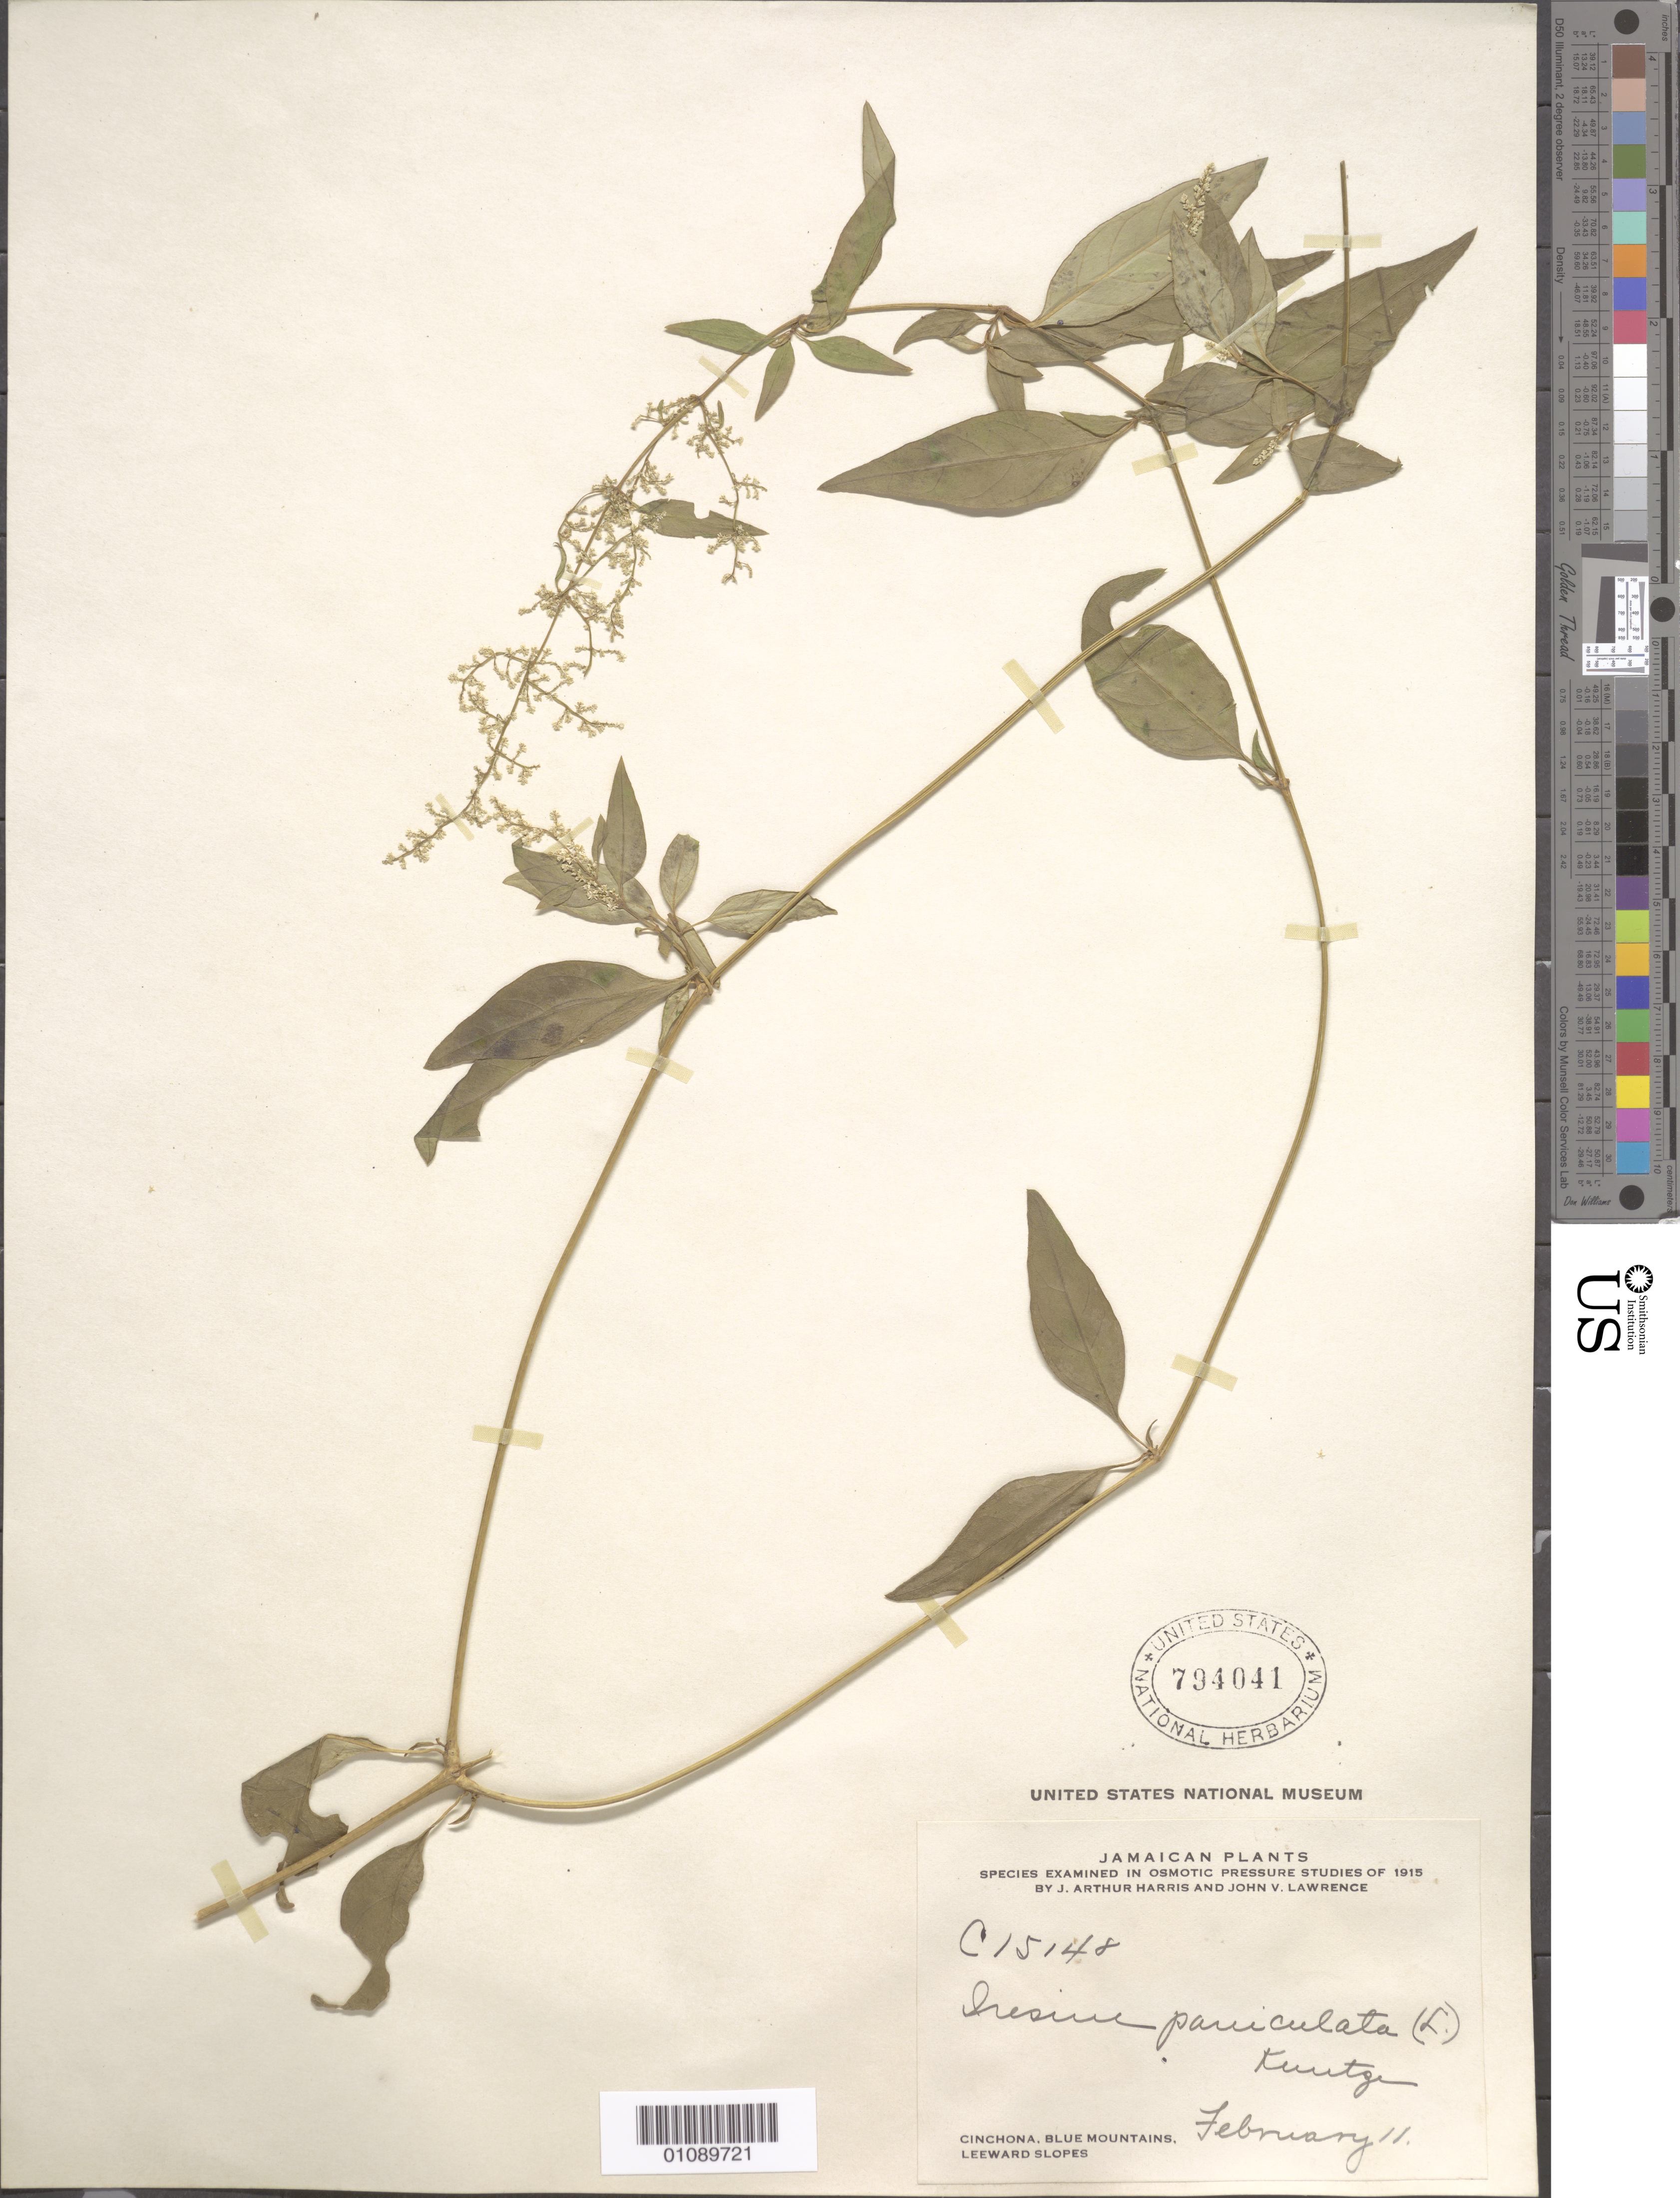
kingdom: Plantae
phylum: Tracheophyta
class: Magnoliopsida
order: Caryophyllales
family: Amaranthaceae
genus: Iresine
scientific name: Iresine paniculata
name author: (L.) Kuntze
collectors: J. A. Harris & J. Lawrence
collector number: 15148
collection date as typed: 11 Feb 1915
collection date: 1915-02-11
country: Jamaica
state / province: Manchester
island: Jamaica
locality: Blue Mountains, Leeward Slopes, Cinchona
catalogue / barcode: US 794041